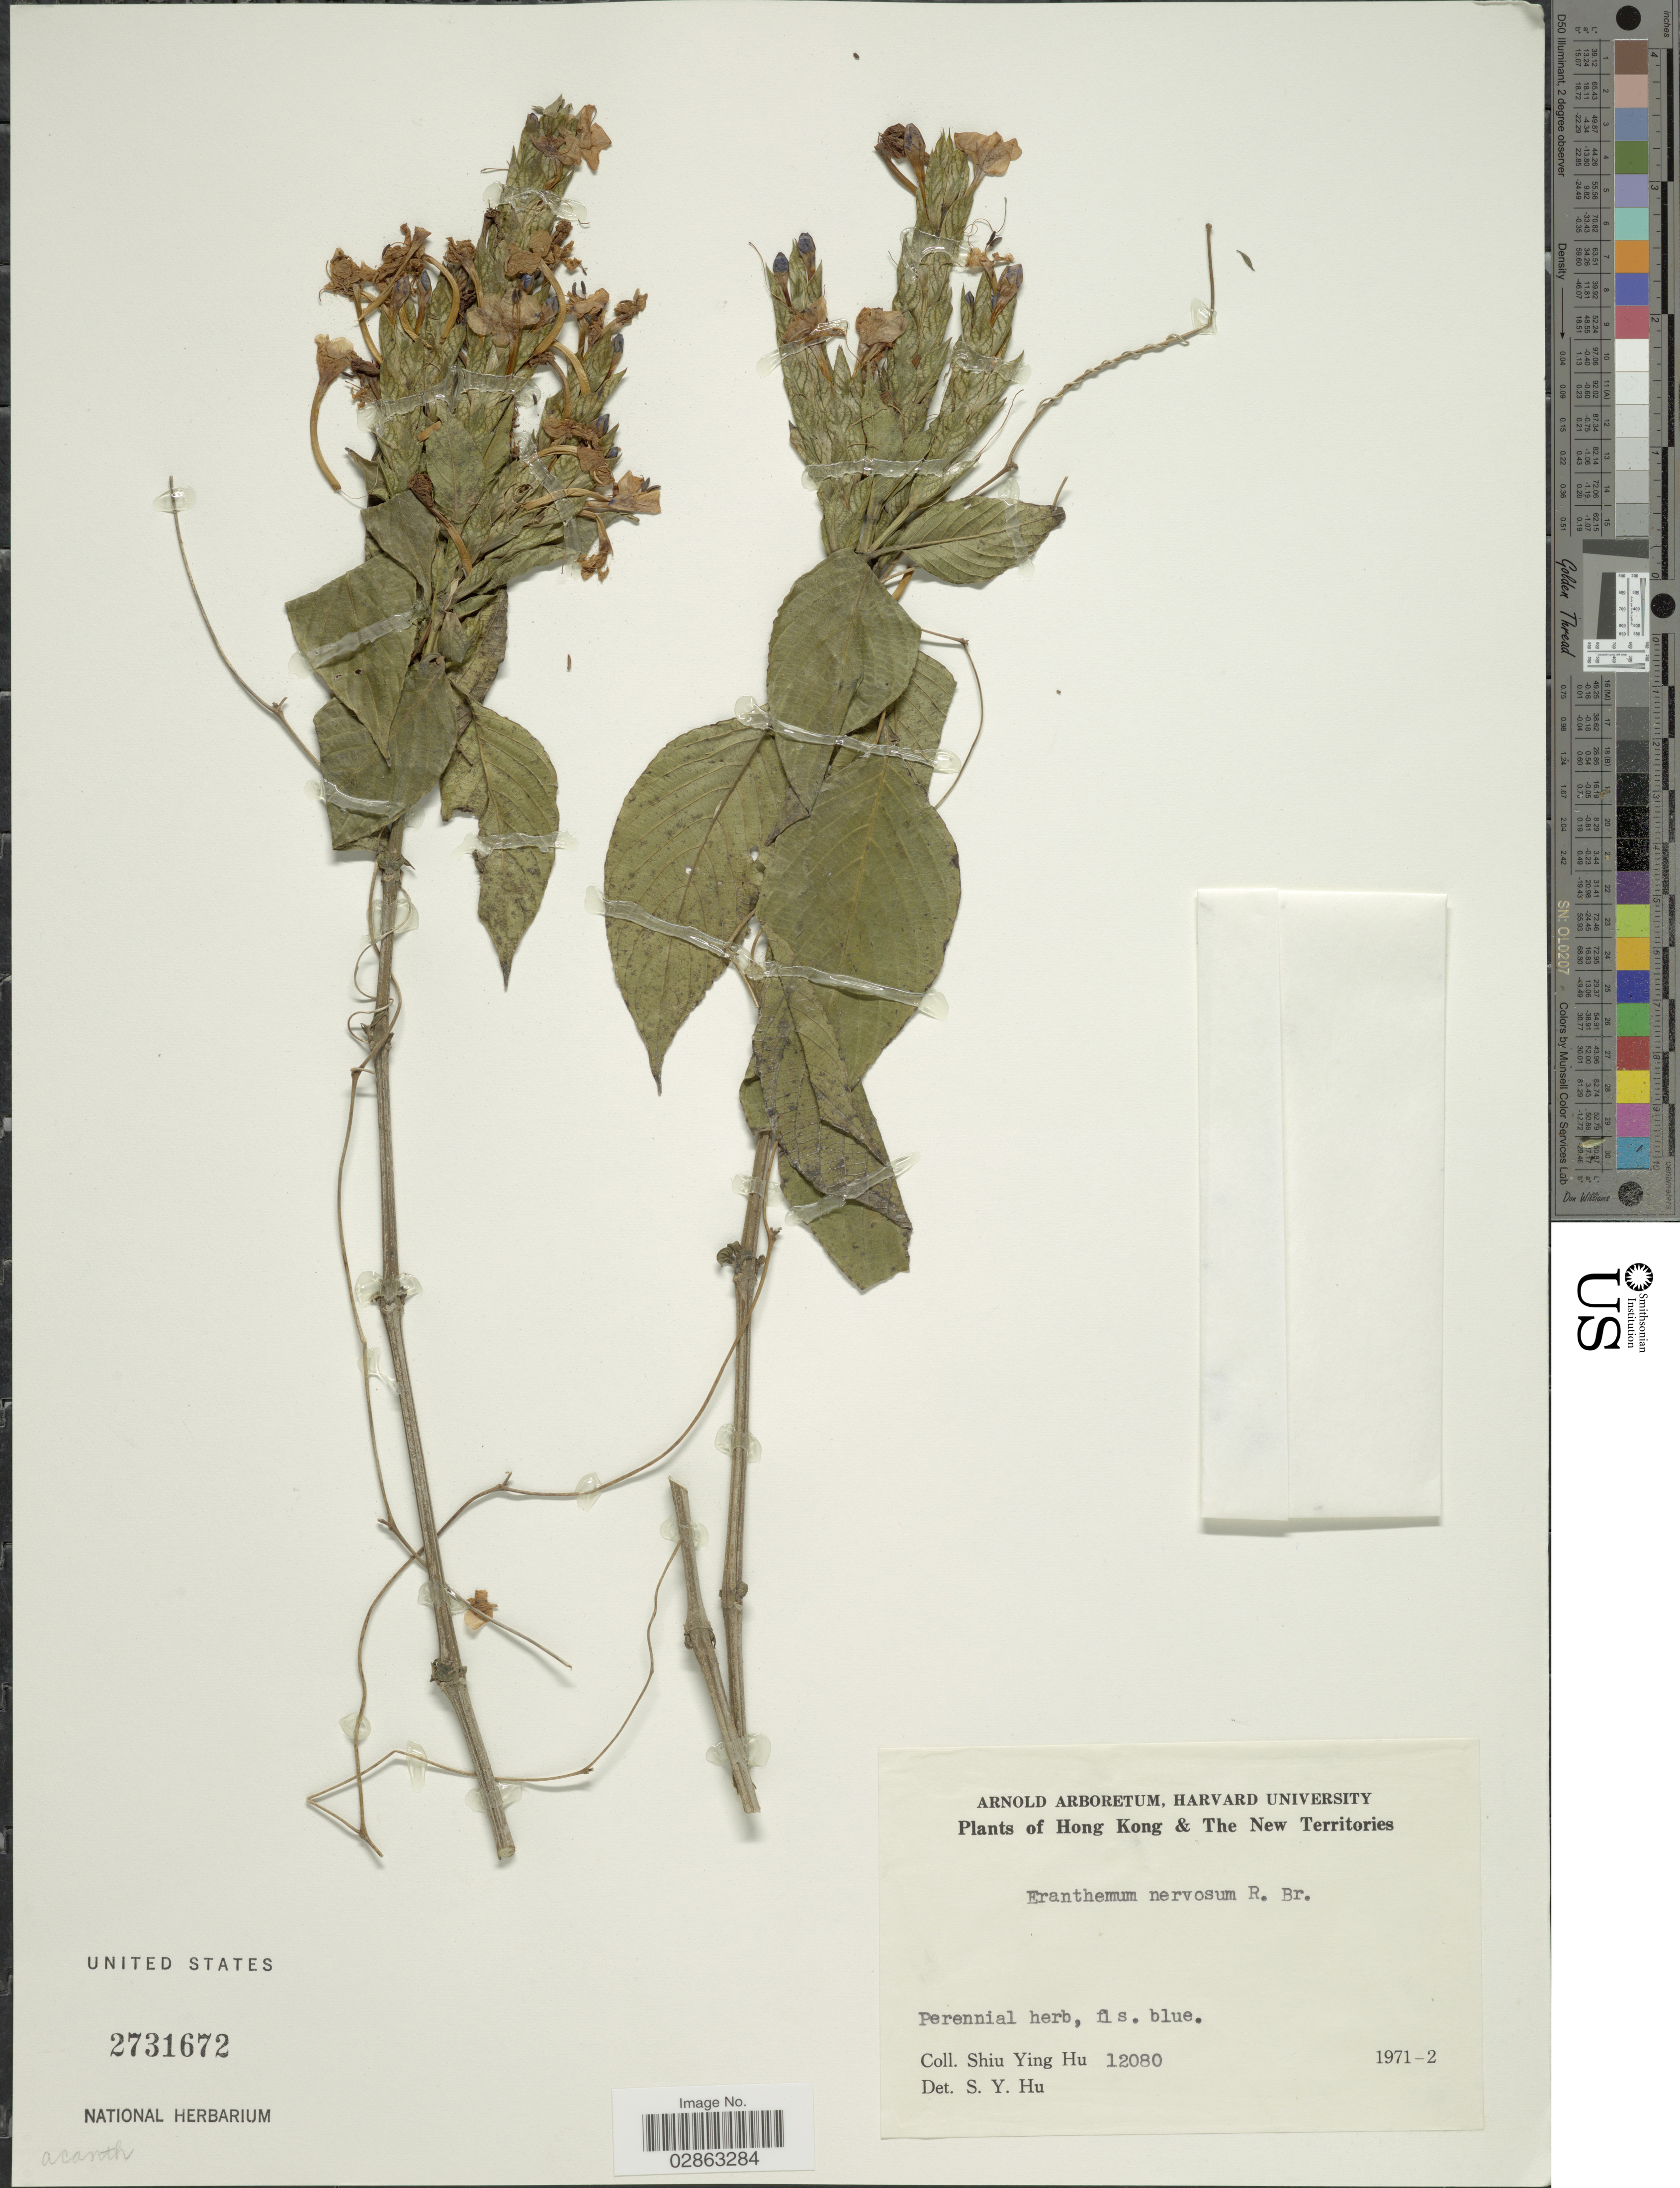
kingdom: Plantae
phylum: Tracheophyta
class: Magnoliopsida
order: Lamiales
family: Acanthaceae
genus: Eranthemum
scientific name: Eranthemum pulchellum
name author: Andrews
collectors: S. Y. Hu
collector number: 12080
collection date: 1971/1972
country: China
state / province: Hong Kong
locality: The New Territories.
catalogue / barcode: US 2731672